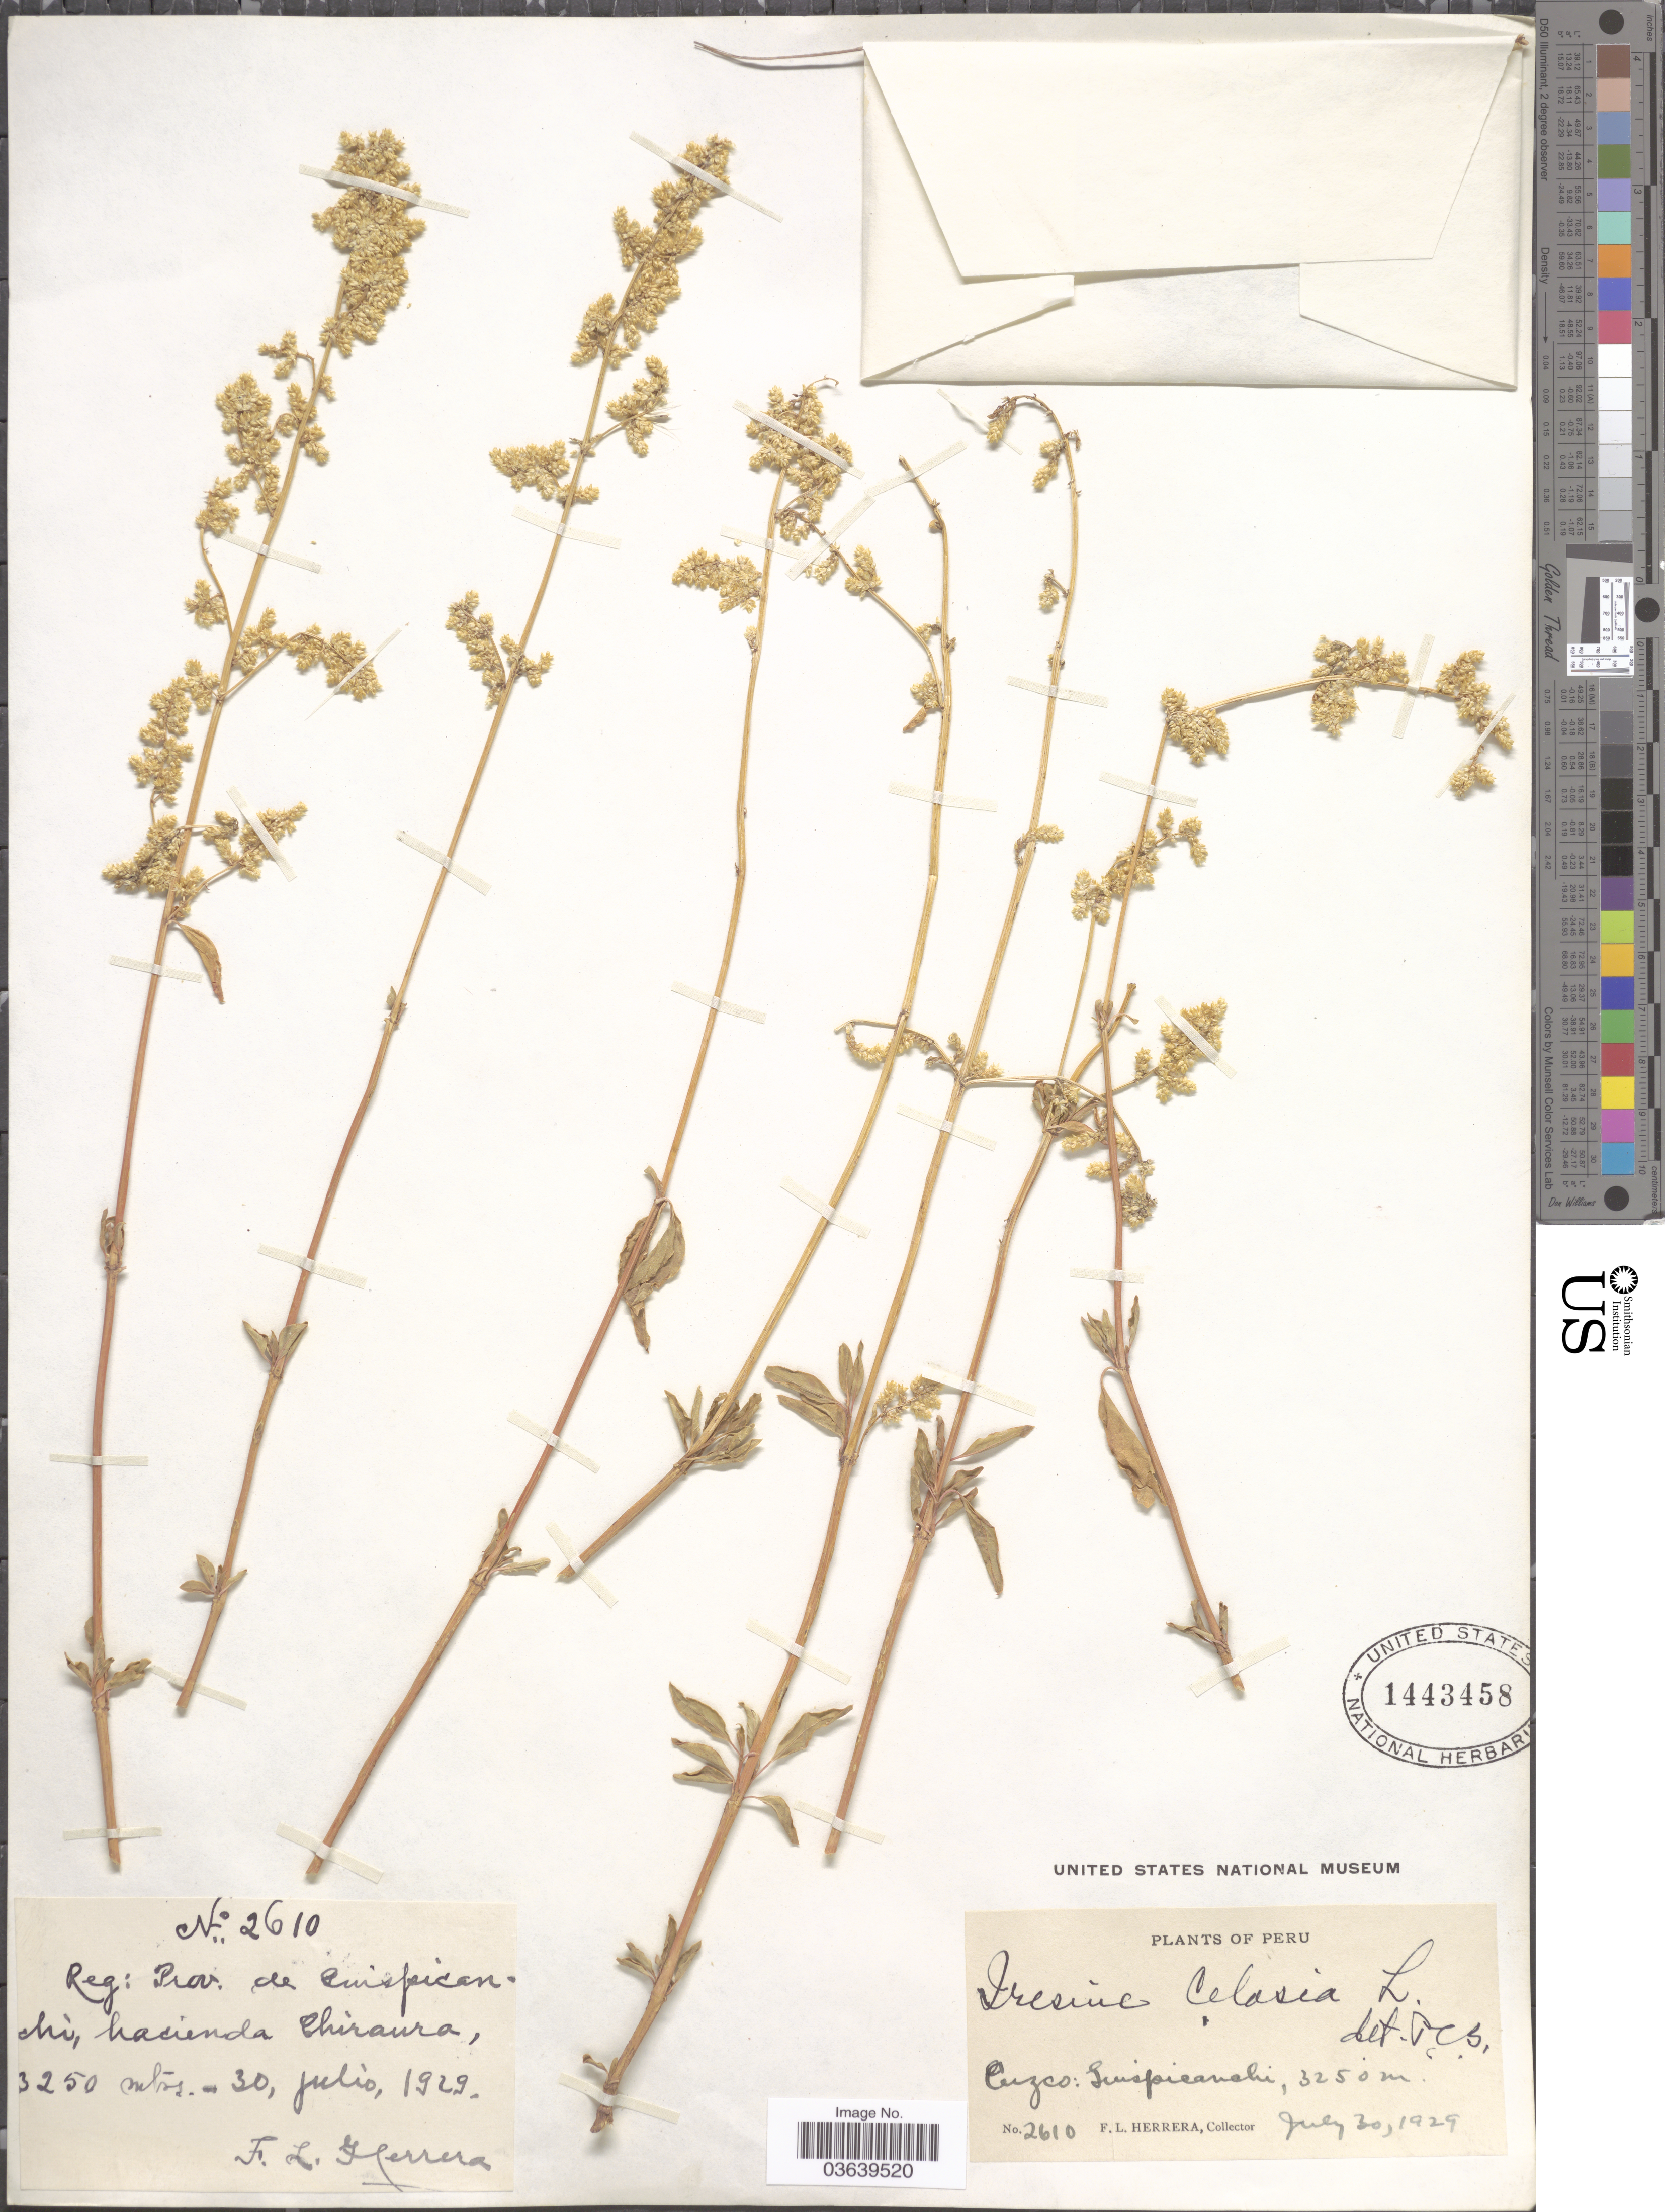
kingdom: Plantae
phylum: Tracheophyta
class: Magnoliopsida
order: Caryophyllales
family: Amaranthaceae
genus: Iresine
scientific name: Iresine celosia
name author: L.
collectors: F. L. Herrera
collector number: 2610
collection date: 1929-07-30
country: Peru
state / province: Cusco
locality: Reg: Prov. de Quispicanchi, hacienda Chiraura.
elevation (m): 3250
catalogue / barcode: US 1443458